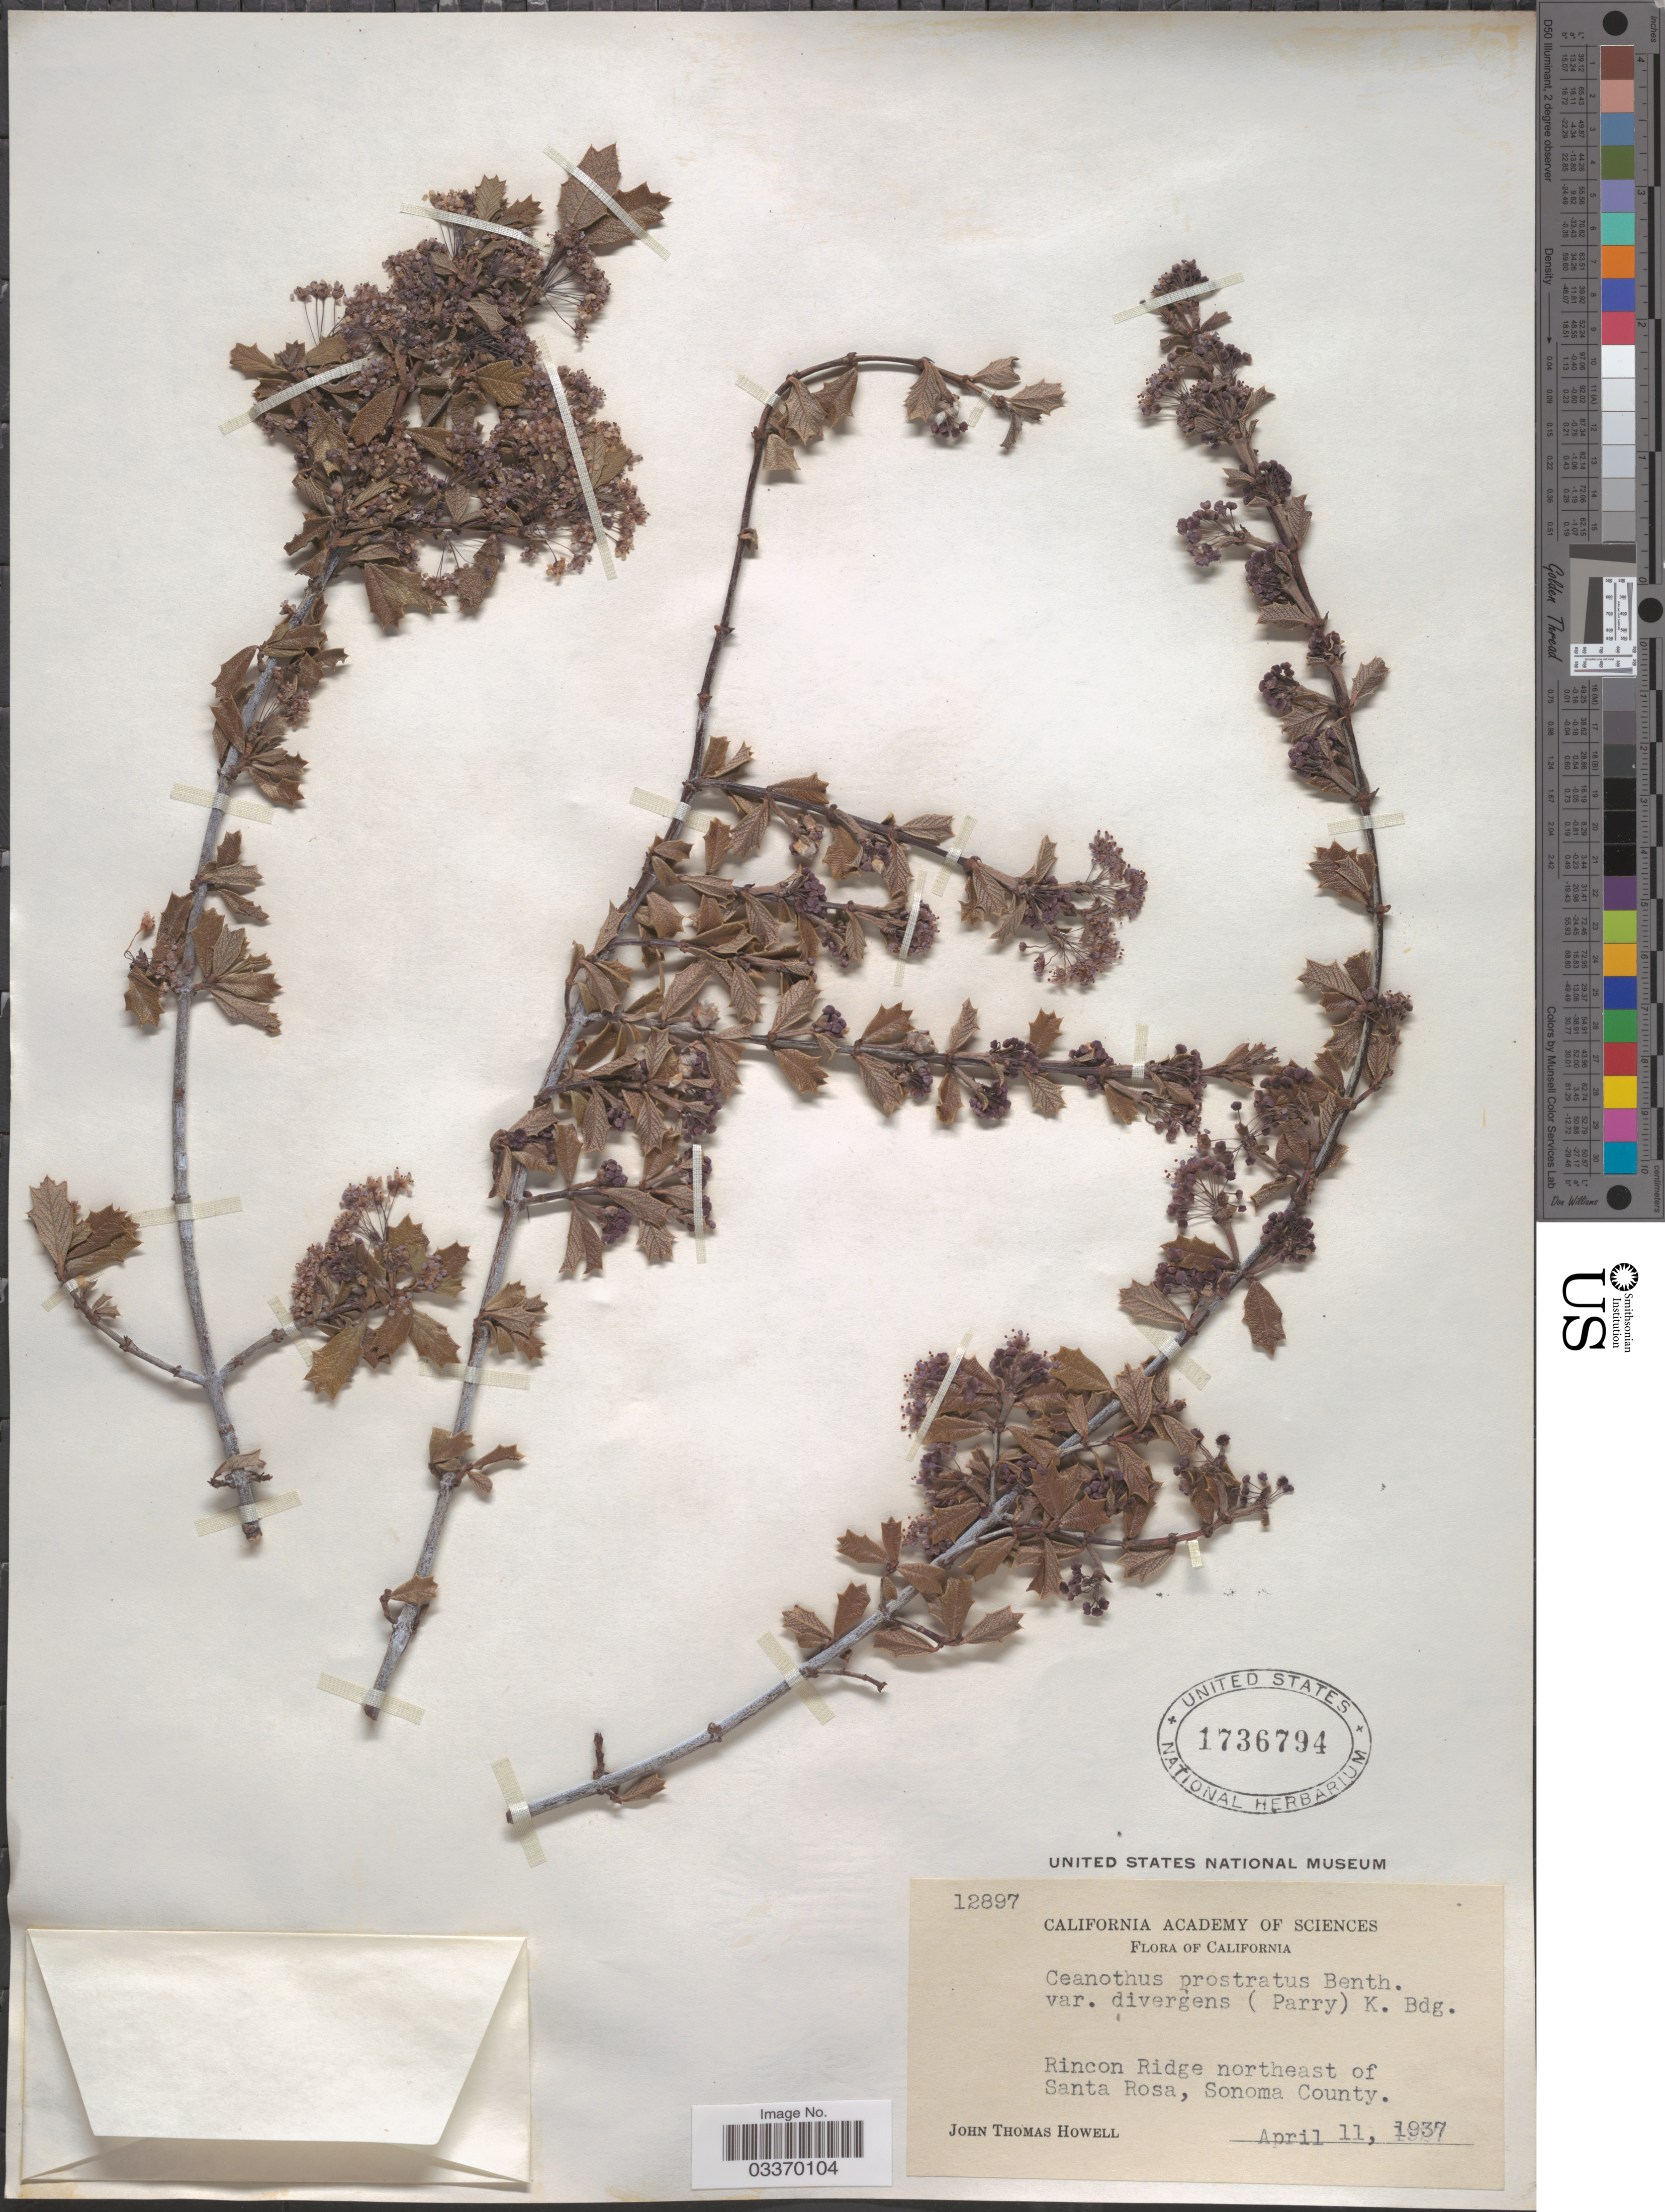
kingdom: Plantae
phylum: Tracheophyta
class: Magnoliopsida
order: Rosales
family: Rhamnaceae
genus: Ceanothus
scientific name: Ceanothus prostratus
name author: Benth.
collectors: J. T. Howell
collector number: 12897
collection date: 1937-04-11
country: United States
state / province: California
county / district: Sonoma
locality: Rincon Ridge northeast of Santa Rosa, Sonoma County.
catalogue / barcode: US 1736794